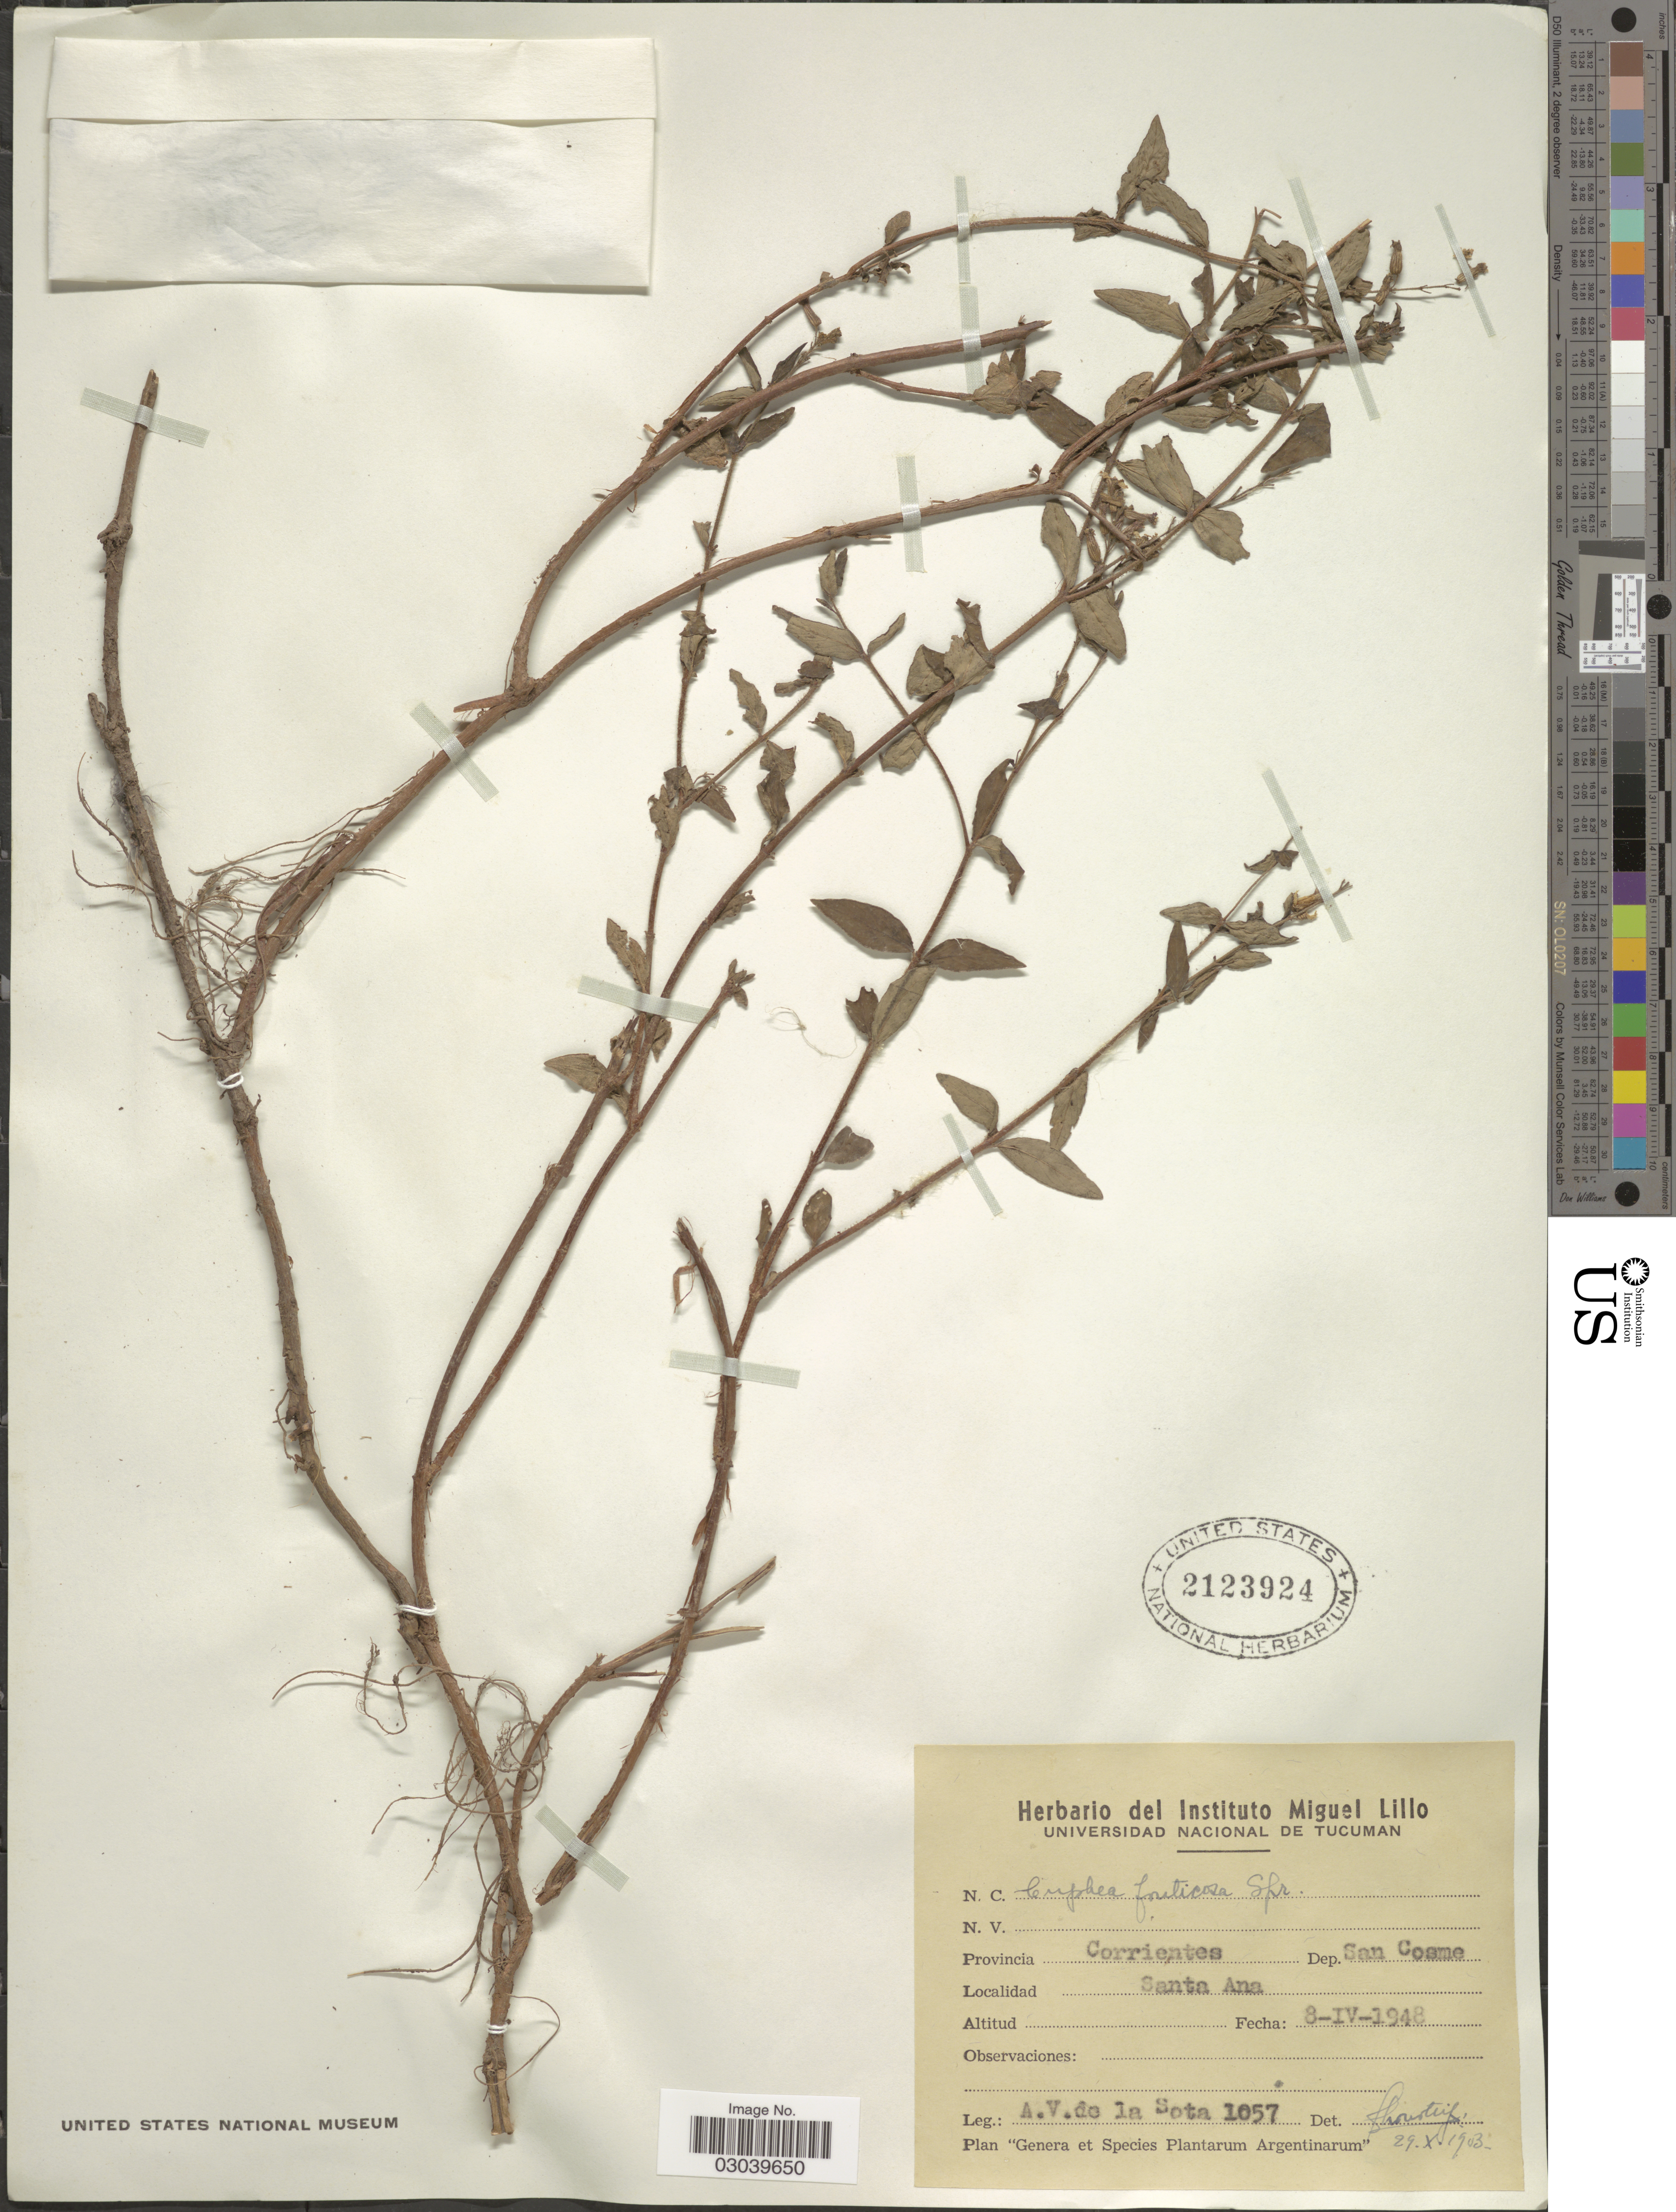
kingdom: Plantae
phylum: Tracheophyta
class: Magnoliopsida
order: Myrtales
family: Lythraceae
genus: Cuphea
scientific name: Cuphea fruticosa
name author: Spreng.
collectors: A. De la sota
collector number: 1057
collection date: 1948-04-08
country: Argentina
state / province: Corrientes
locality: Dep. San Cosme. Santa Ana.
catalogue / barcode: US 2123924